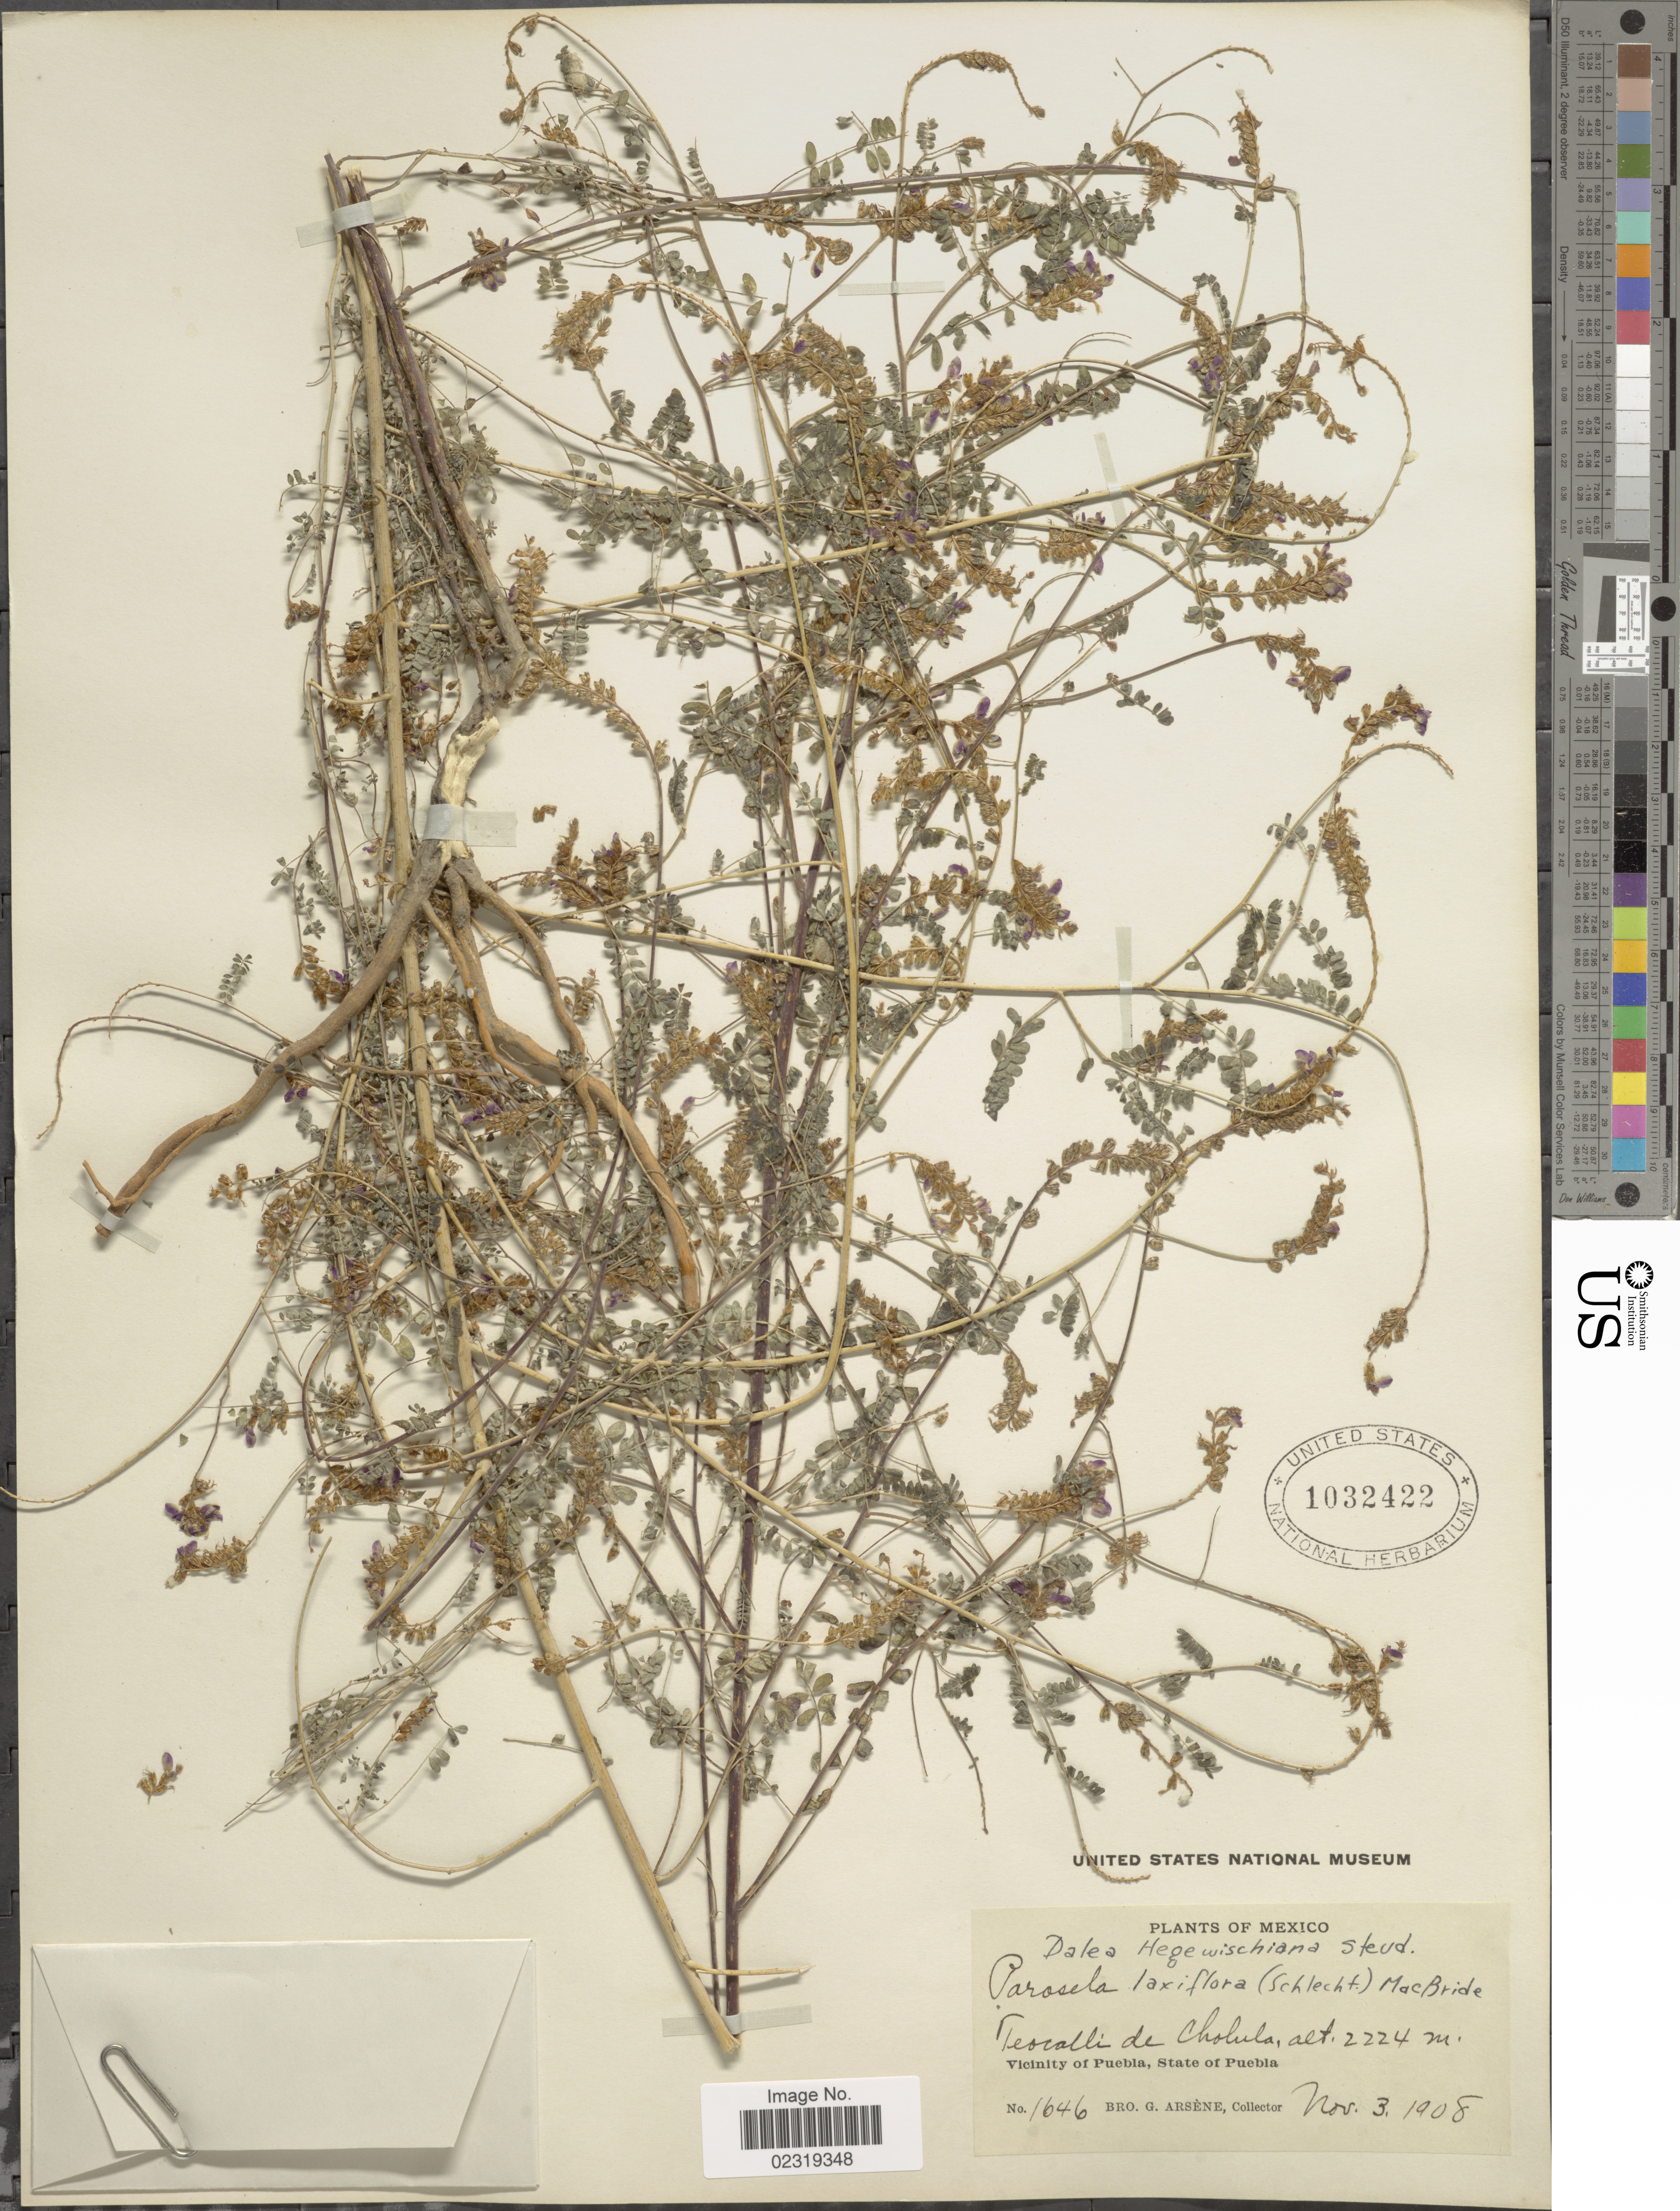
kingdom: Plantae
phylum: Tracheophyta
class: Magnoliopsida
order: Fabales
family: Fabaceae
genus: Dalea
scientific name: Dalea hegewischiana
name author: Steud.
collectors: Bro. G. Arsène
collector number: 1646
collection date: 1908-11-03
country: Mexico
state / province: Puebla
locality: Tescalli de Cholula. Vicinity of Puebla, State of Puebla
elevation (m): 2224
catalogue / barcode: US 1032422